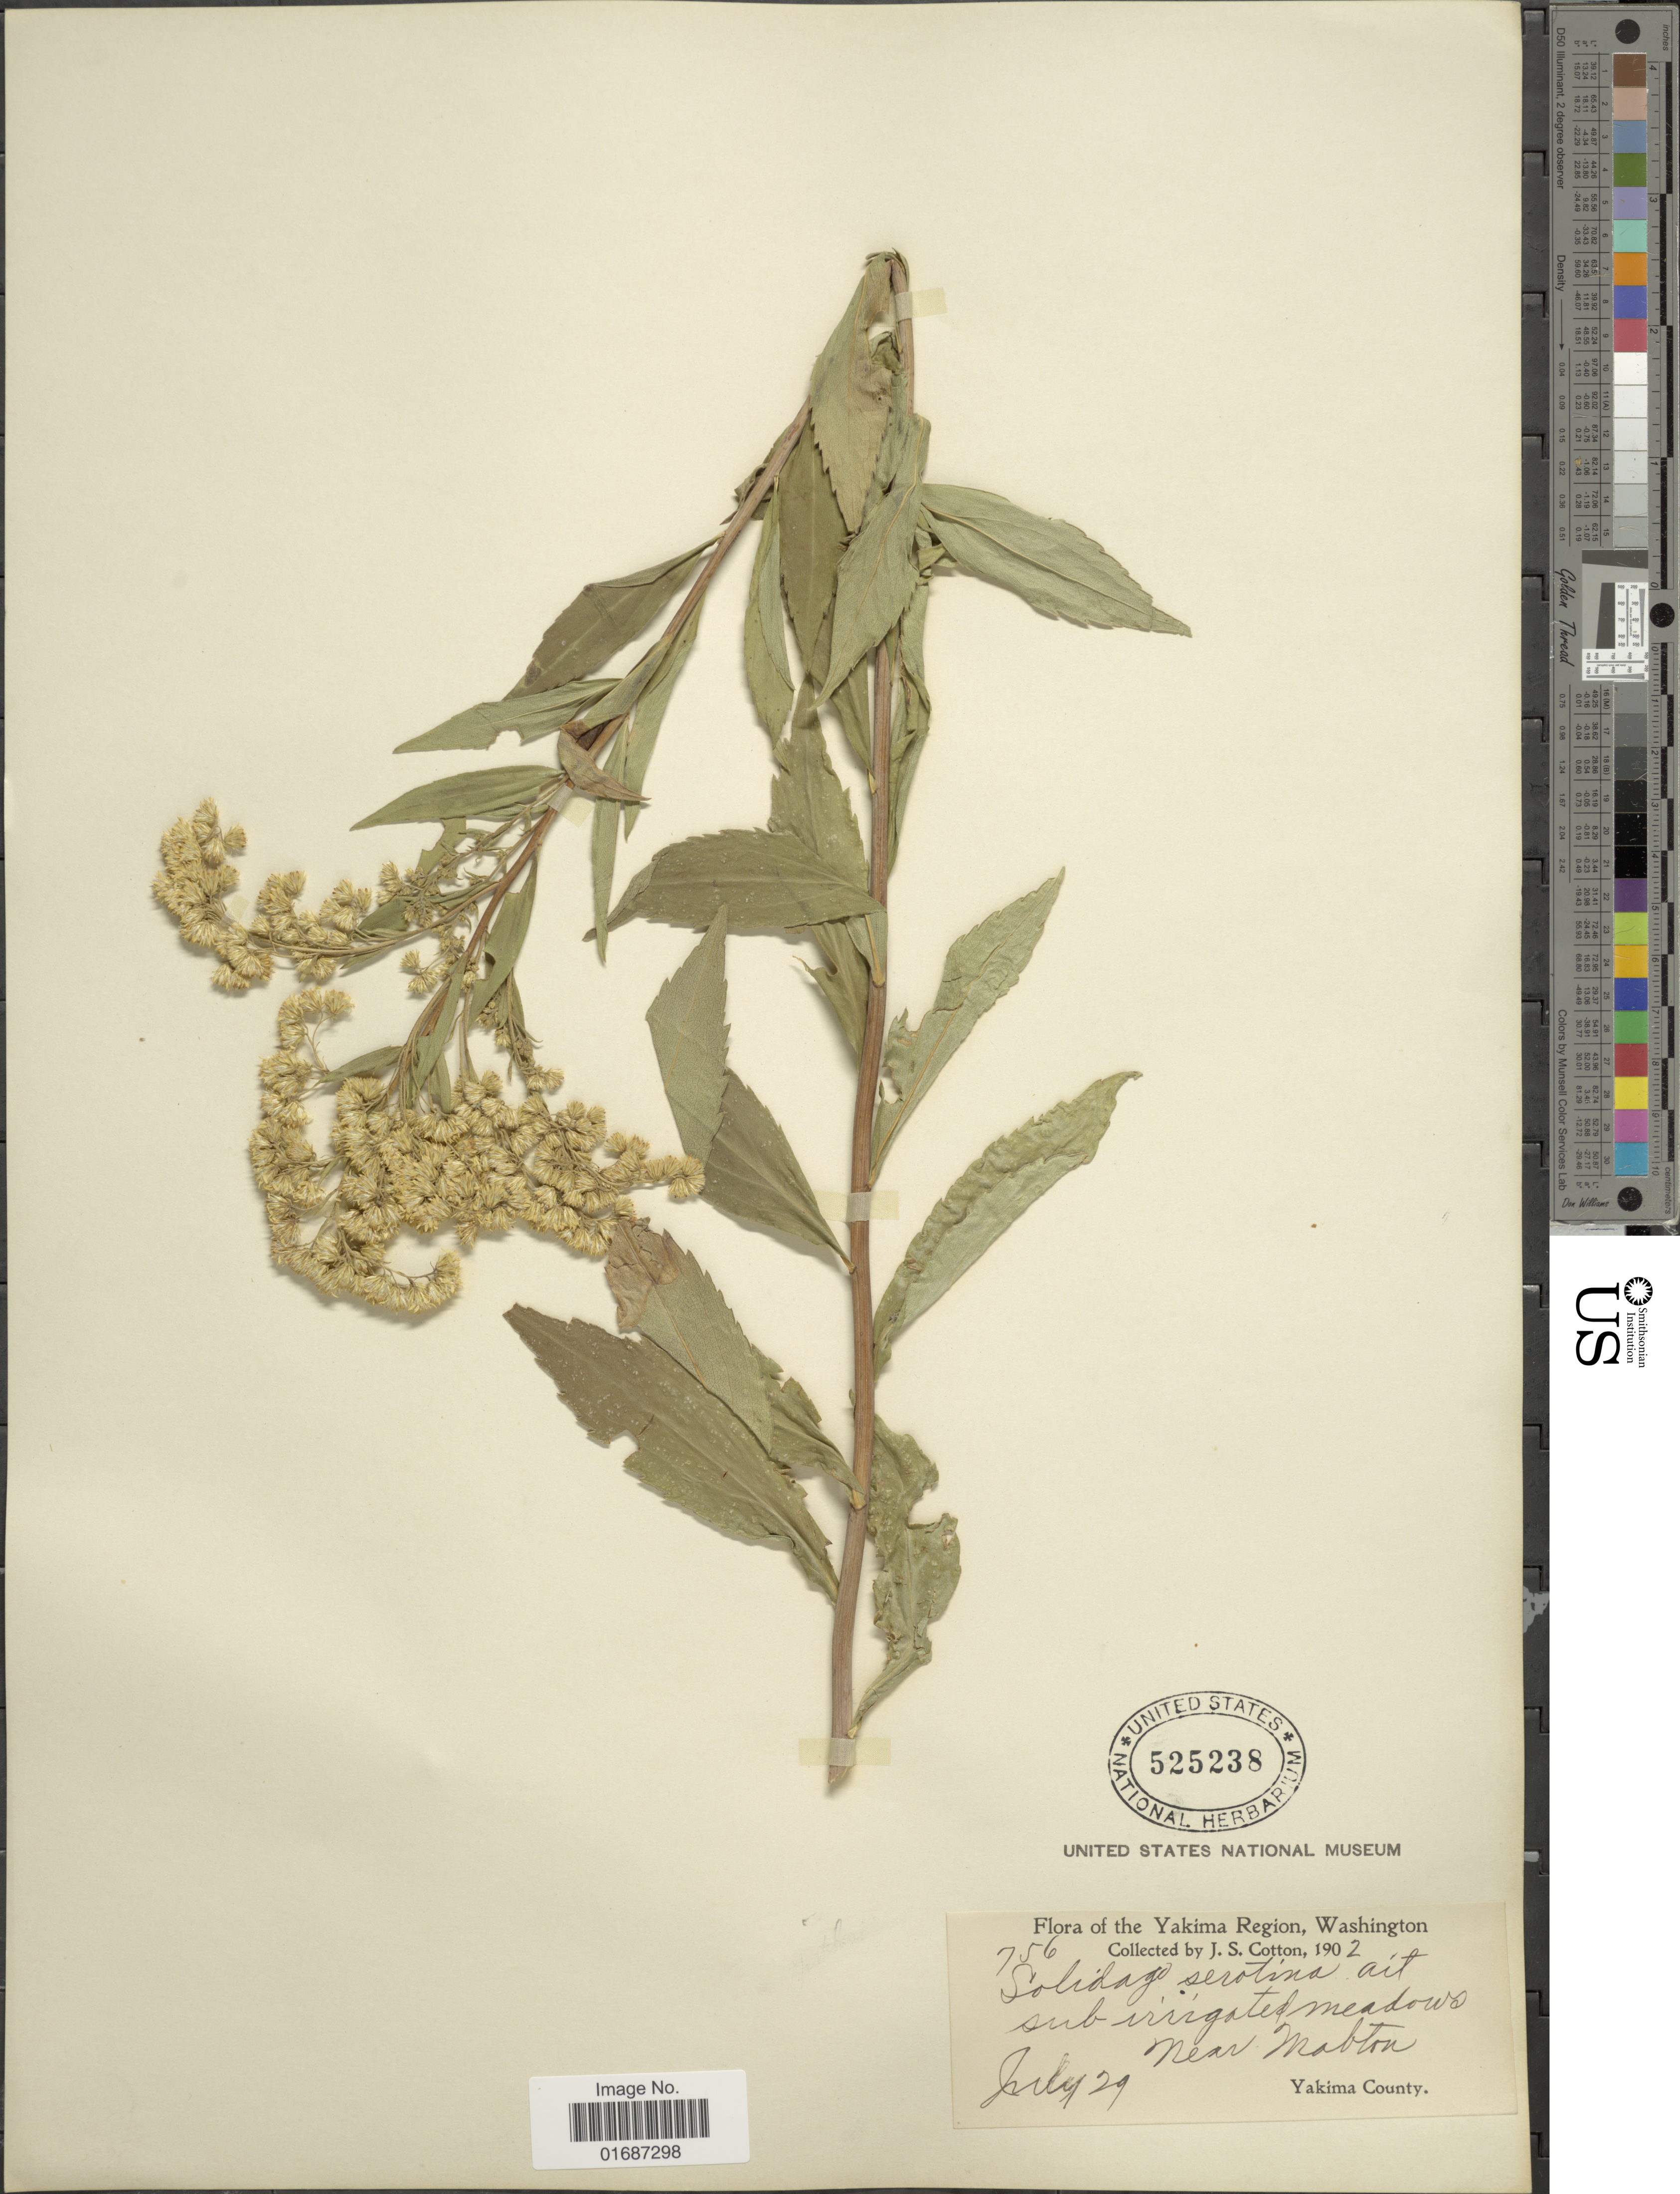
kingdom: Plantae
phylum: Tracheophyta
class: Magnoliopsida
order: Asterales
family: Asteraceae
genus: Solidago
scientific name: Solidago gigantea var. leiophylla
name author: Fernald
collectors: J. S. Cotton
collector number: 756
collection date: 1902-07-29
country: United States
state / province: Washington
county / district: Yakima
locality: Yakima Region, near Mablon, Yakima County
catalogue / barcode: US 525238